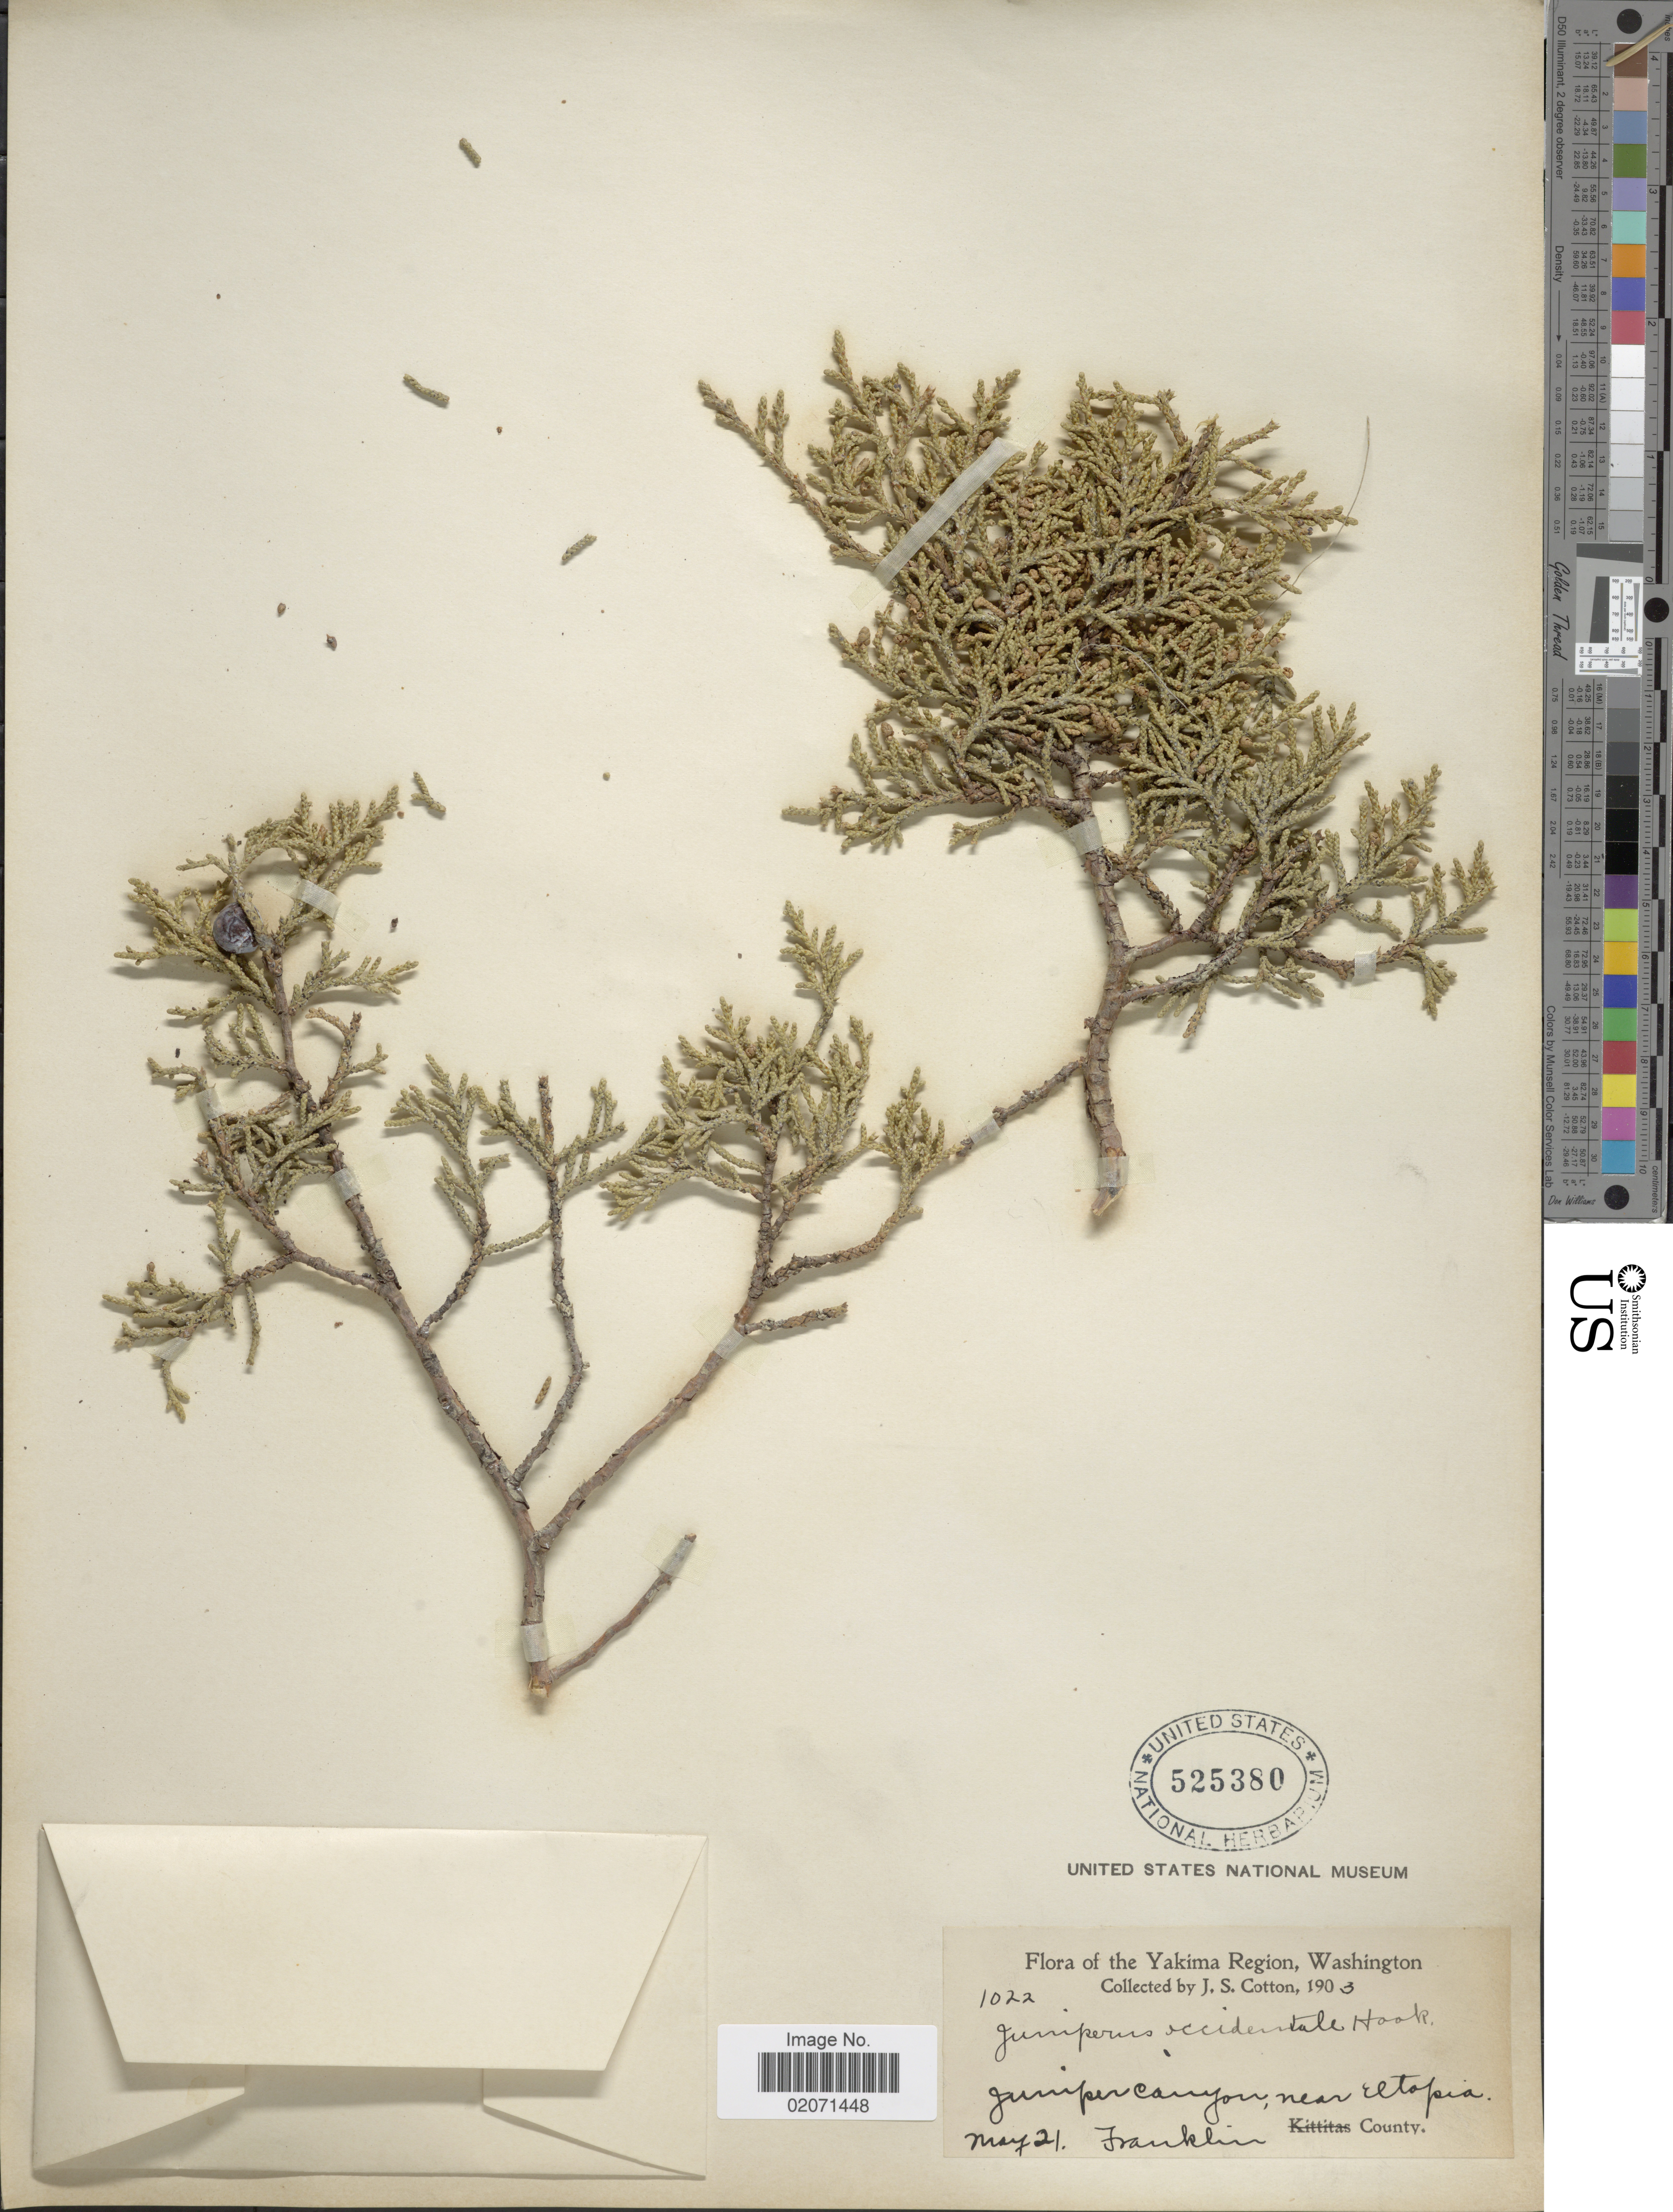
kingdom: Plantae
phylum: Tracheophyta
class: Pinopsida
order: Pinales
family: Cupressaceae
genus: Juniperus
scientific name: Juniperus occidentalis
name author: Hook.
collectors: J. S. Cotton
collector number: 1022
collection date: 1903-05-21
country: United States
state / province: Washington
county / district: Franklin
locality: Yakima Region. Juniper Canyon, near Eltopia. Franklin County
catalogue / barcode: US 525380